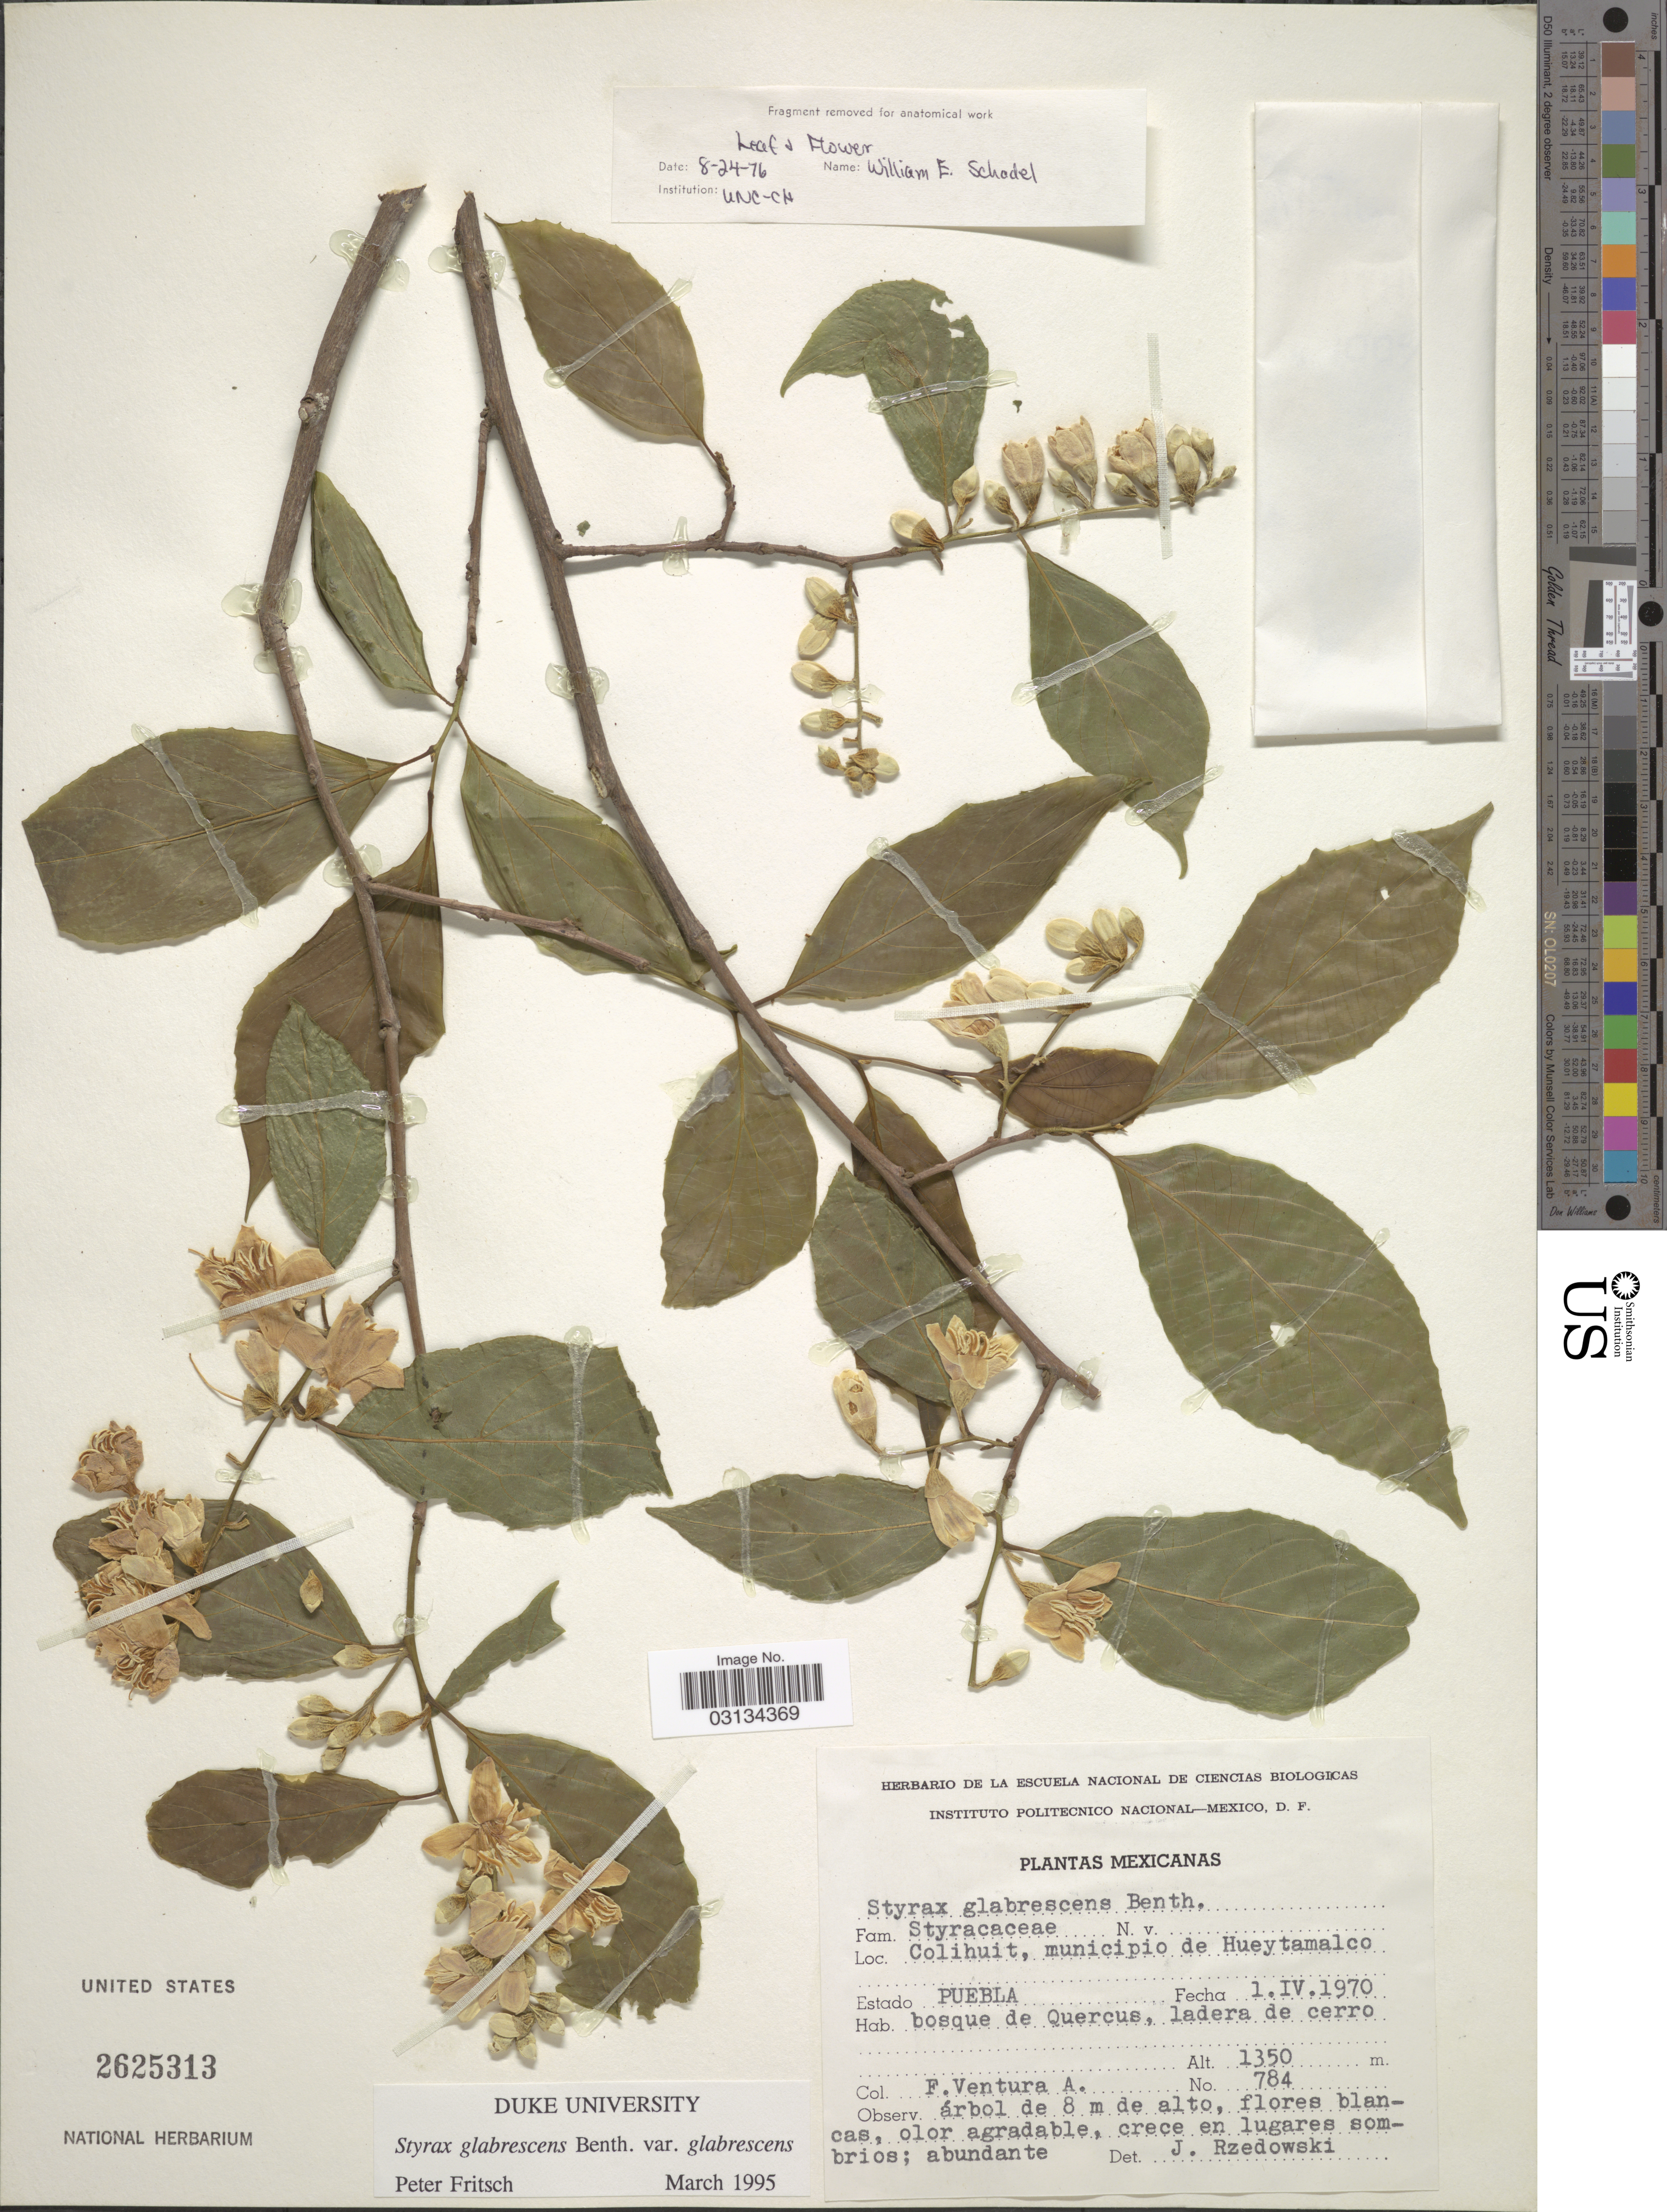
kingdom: Plantae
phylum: Tracheophyta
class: Magnoliopsida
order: Ericales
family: Styracaceae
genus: Styrax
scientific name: Styrax glabrescens Benth. var. glabrescens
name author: Benth.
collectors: F. Ventura A.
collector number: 784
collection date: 1970-04-01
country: Mexico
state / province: Puebla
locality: Colihuet, municipio de Hueytamalco. Estado Puebla.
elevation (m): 1350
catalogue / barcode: US 2625313